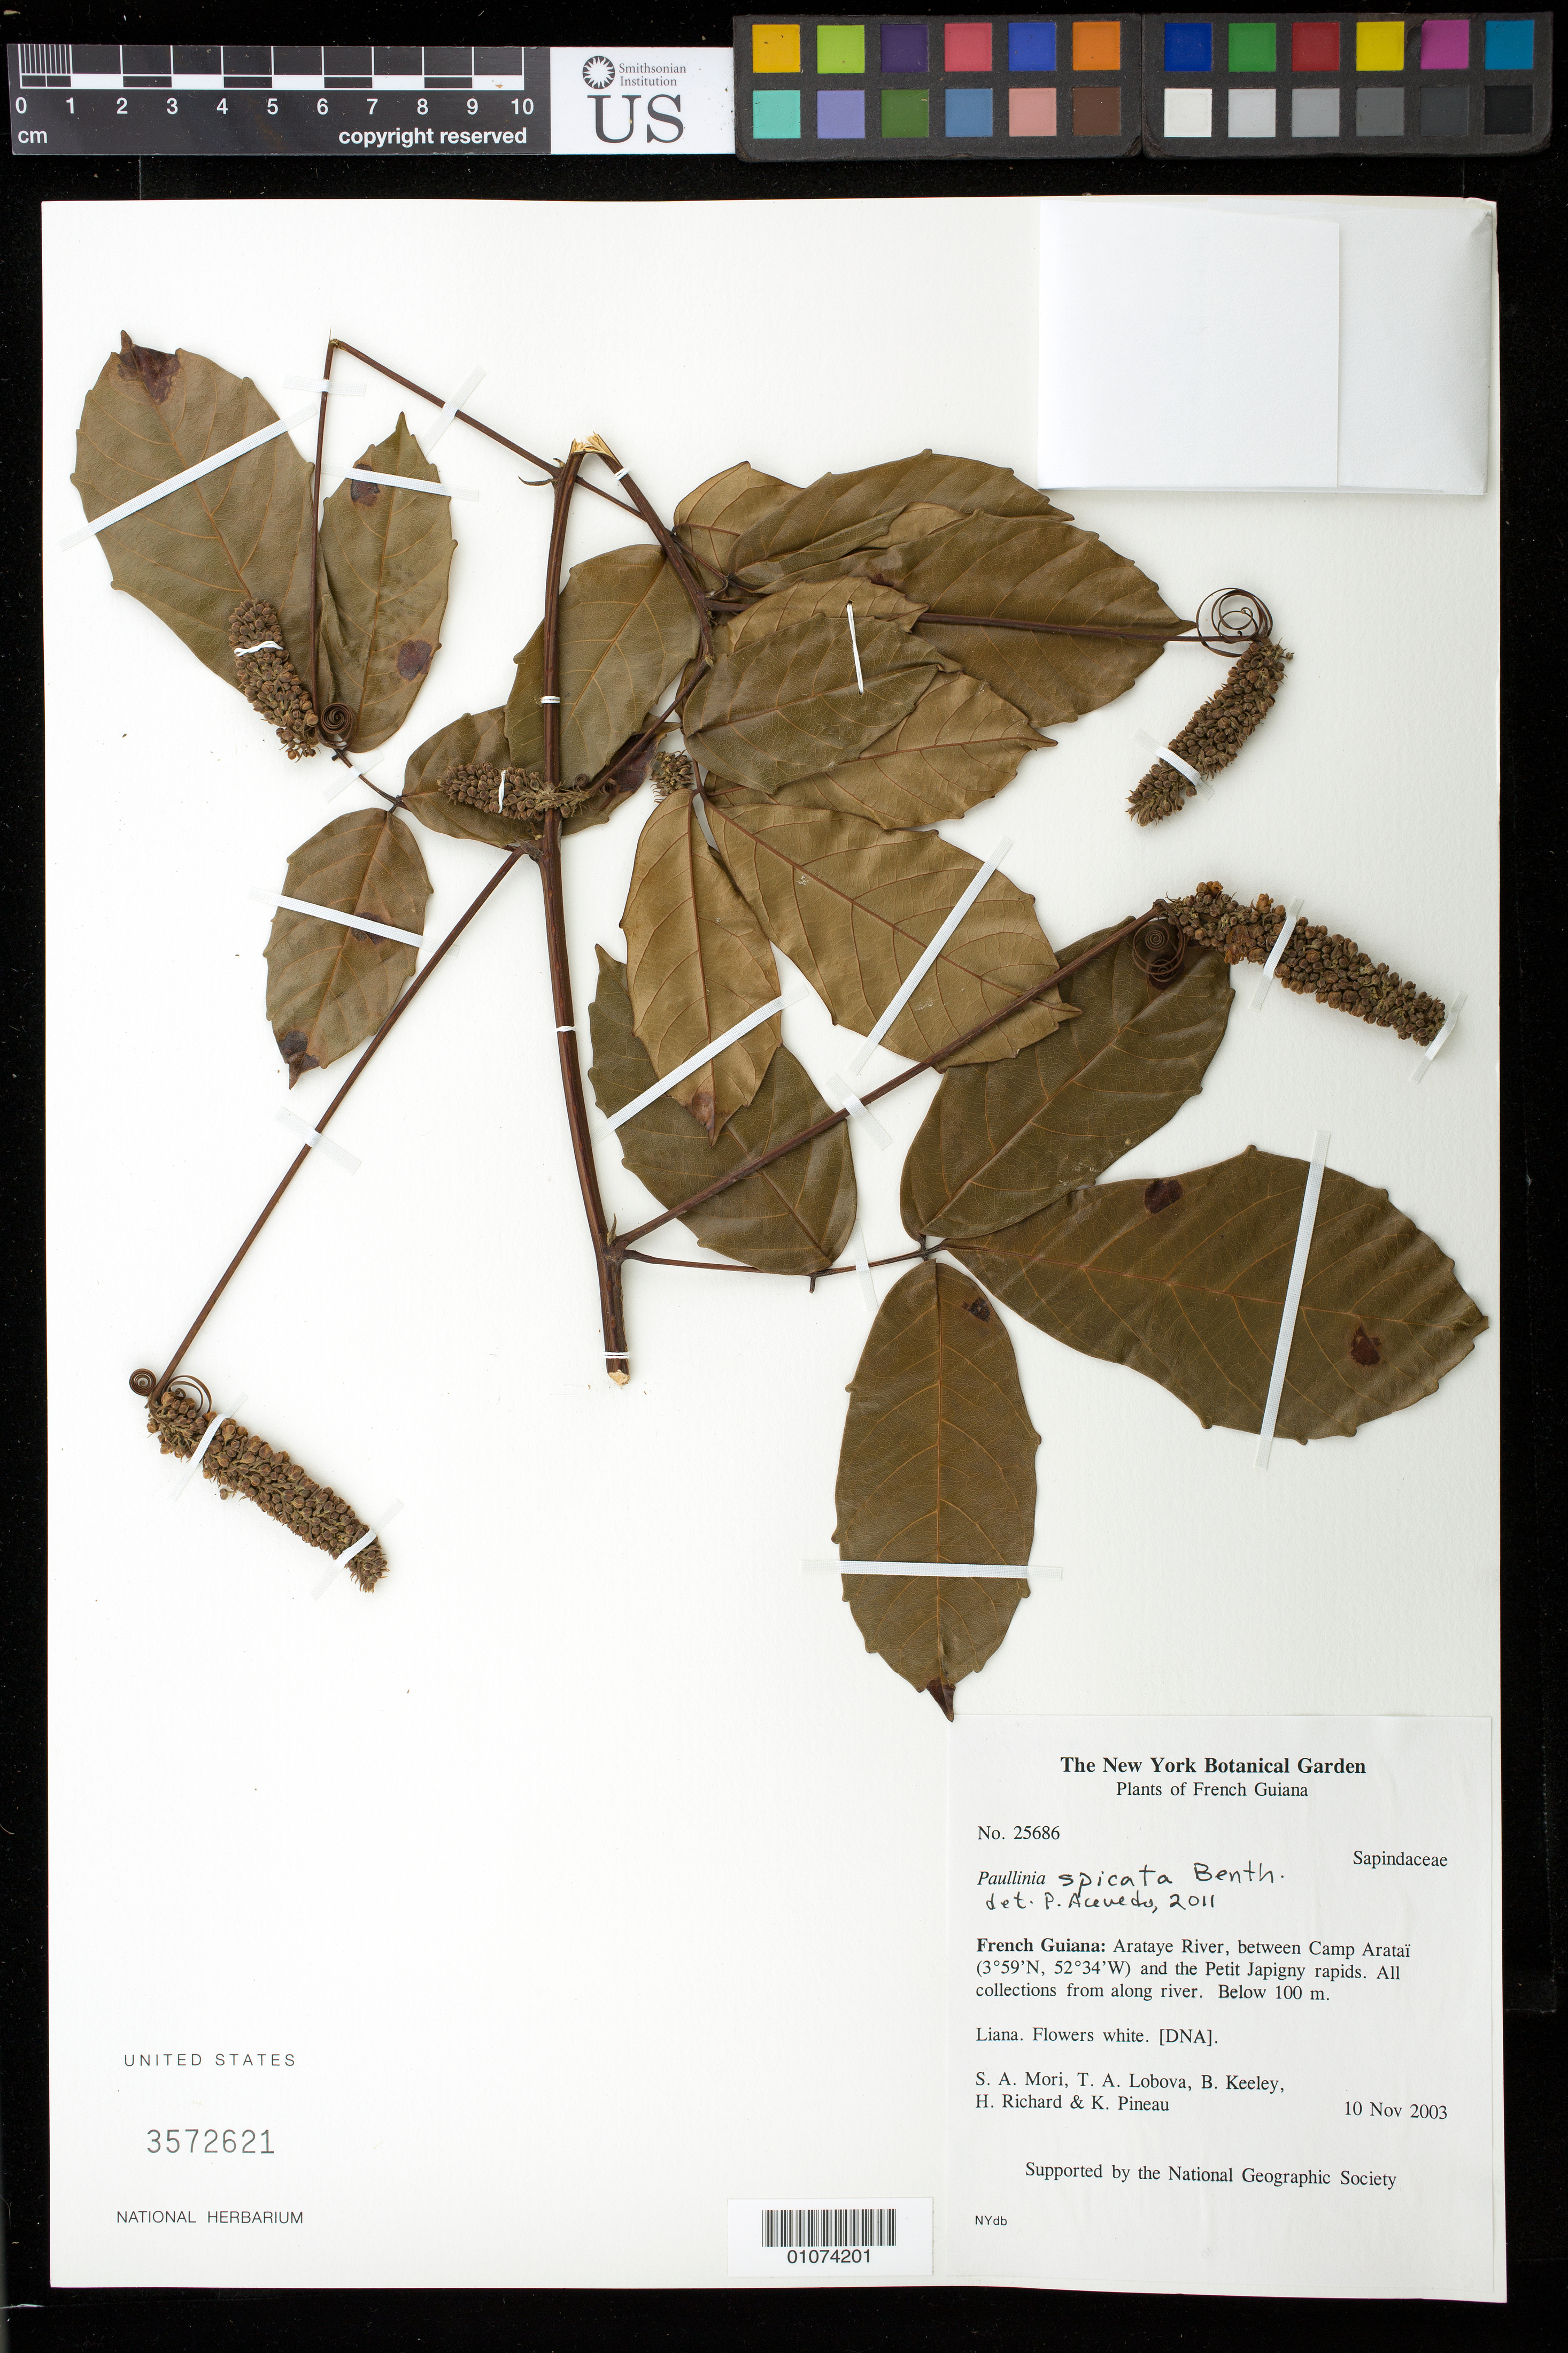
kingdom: Plantae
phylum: Tracheophyta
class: Magnoliopsida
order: Sapindales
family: Sapindaceae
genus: Paullinia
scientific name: Paullinia spicata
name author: Benth.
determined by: Acevedo-Rodríguez, P., (BOT), Smithsonian Institution - National Museum of Natural History (UNITED STATES)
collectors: S. Mori, T. Lobova, B. W. Keeley, H. Richard & K. Pineau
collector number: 25686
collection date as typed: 10-Nov-03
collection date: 2003-11-10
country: French Guiana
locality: Arataye R., between Camp Arataï and Petit Japigny rapids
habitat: Along river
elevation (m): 100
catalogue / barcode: US 3572621